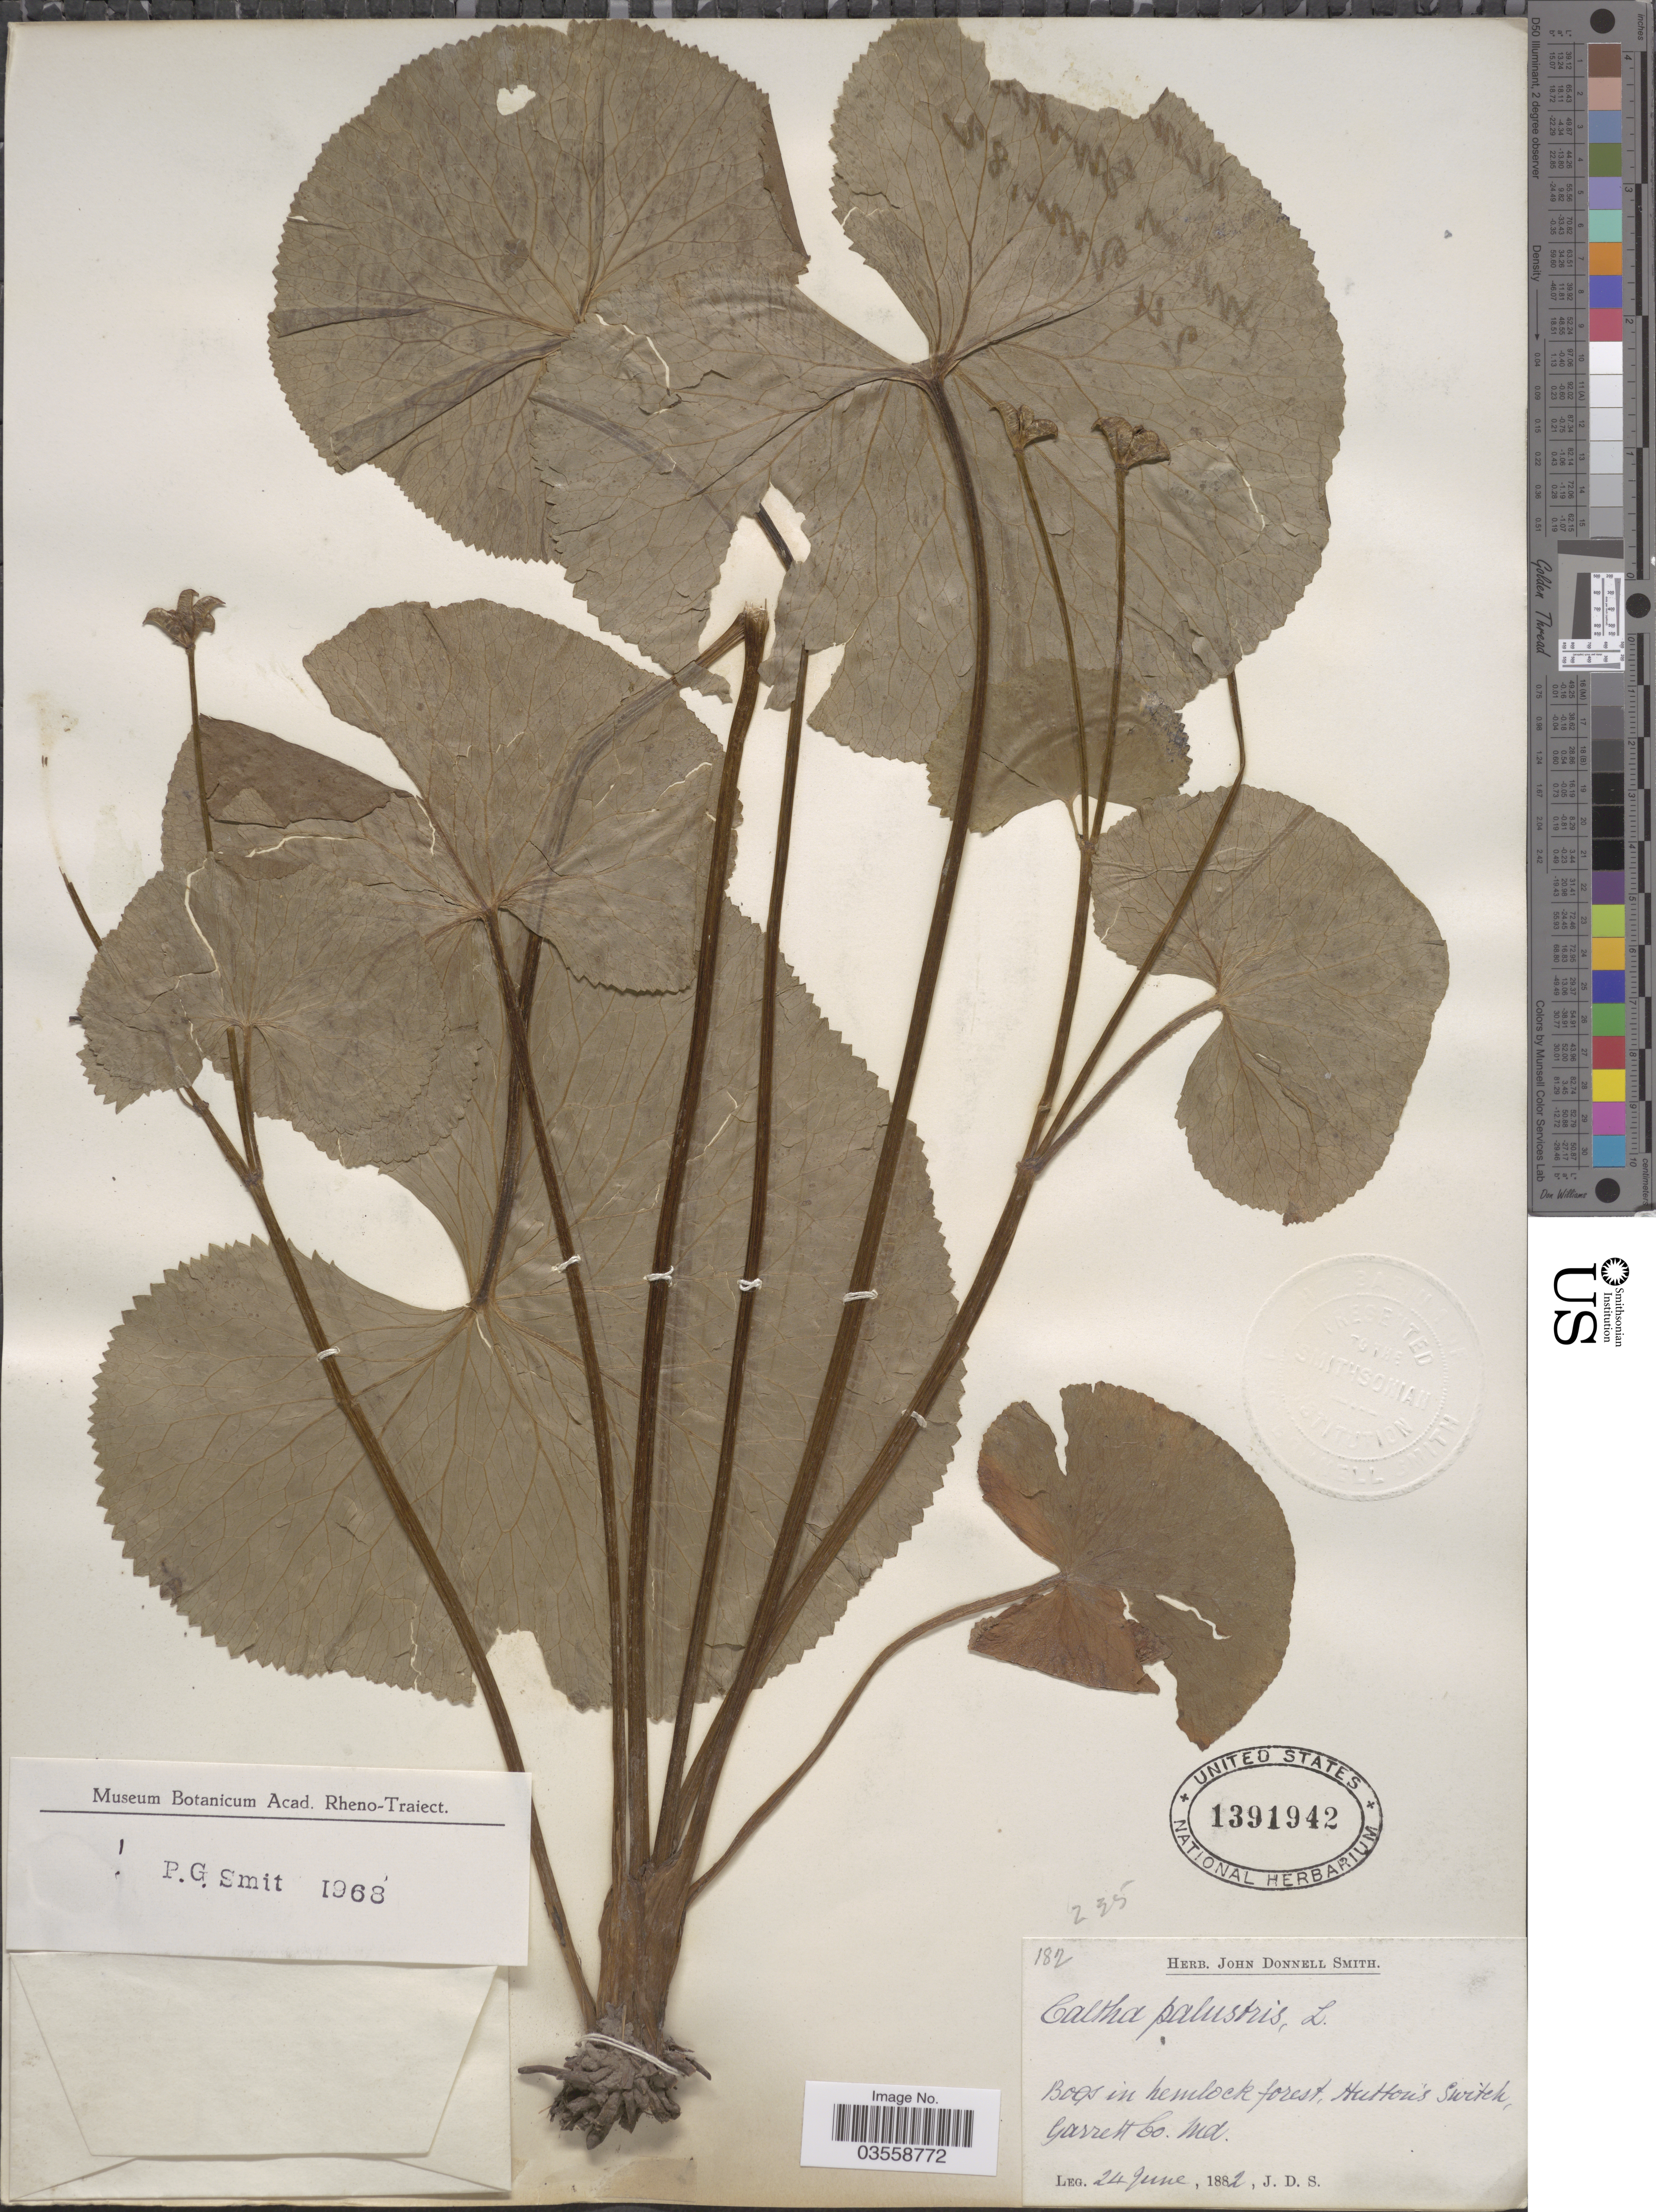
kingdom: Plantae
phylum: Tracheophyta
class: Magnoliopsida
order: Ranunculales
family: Ranunculaceae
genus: Caltha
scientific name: Caltha palustris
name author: L.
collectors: J. Donnell Smith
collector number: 182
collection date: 1882-06-24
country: United States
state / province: Maryland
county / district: Garrett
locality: Hutton's Switch, Garrett Co.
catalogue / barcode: US 1391942